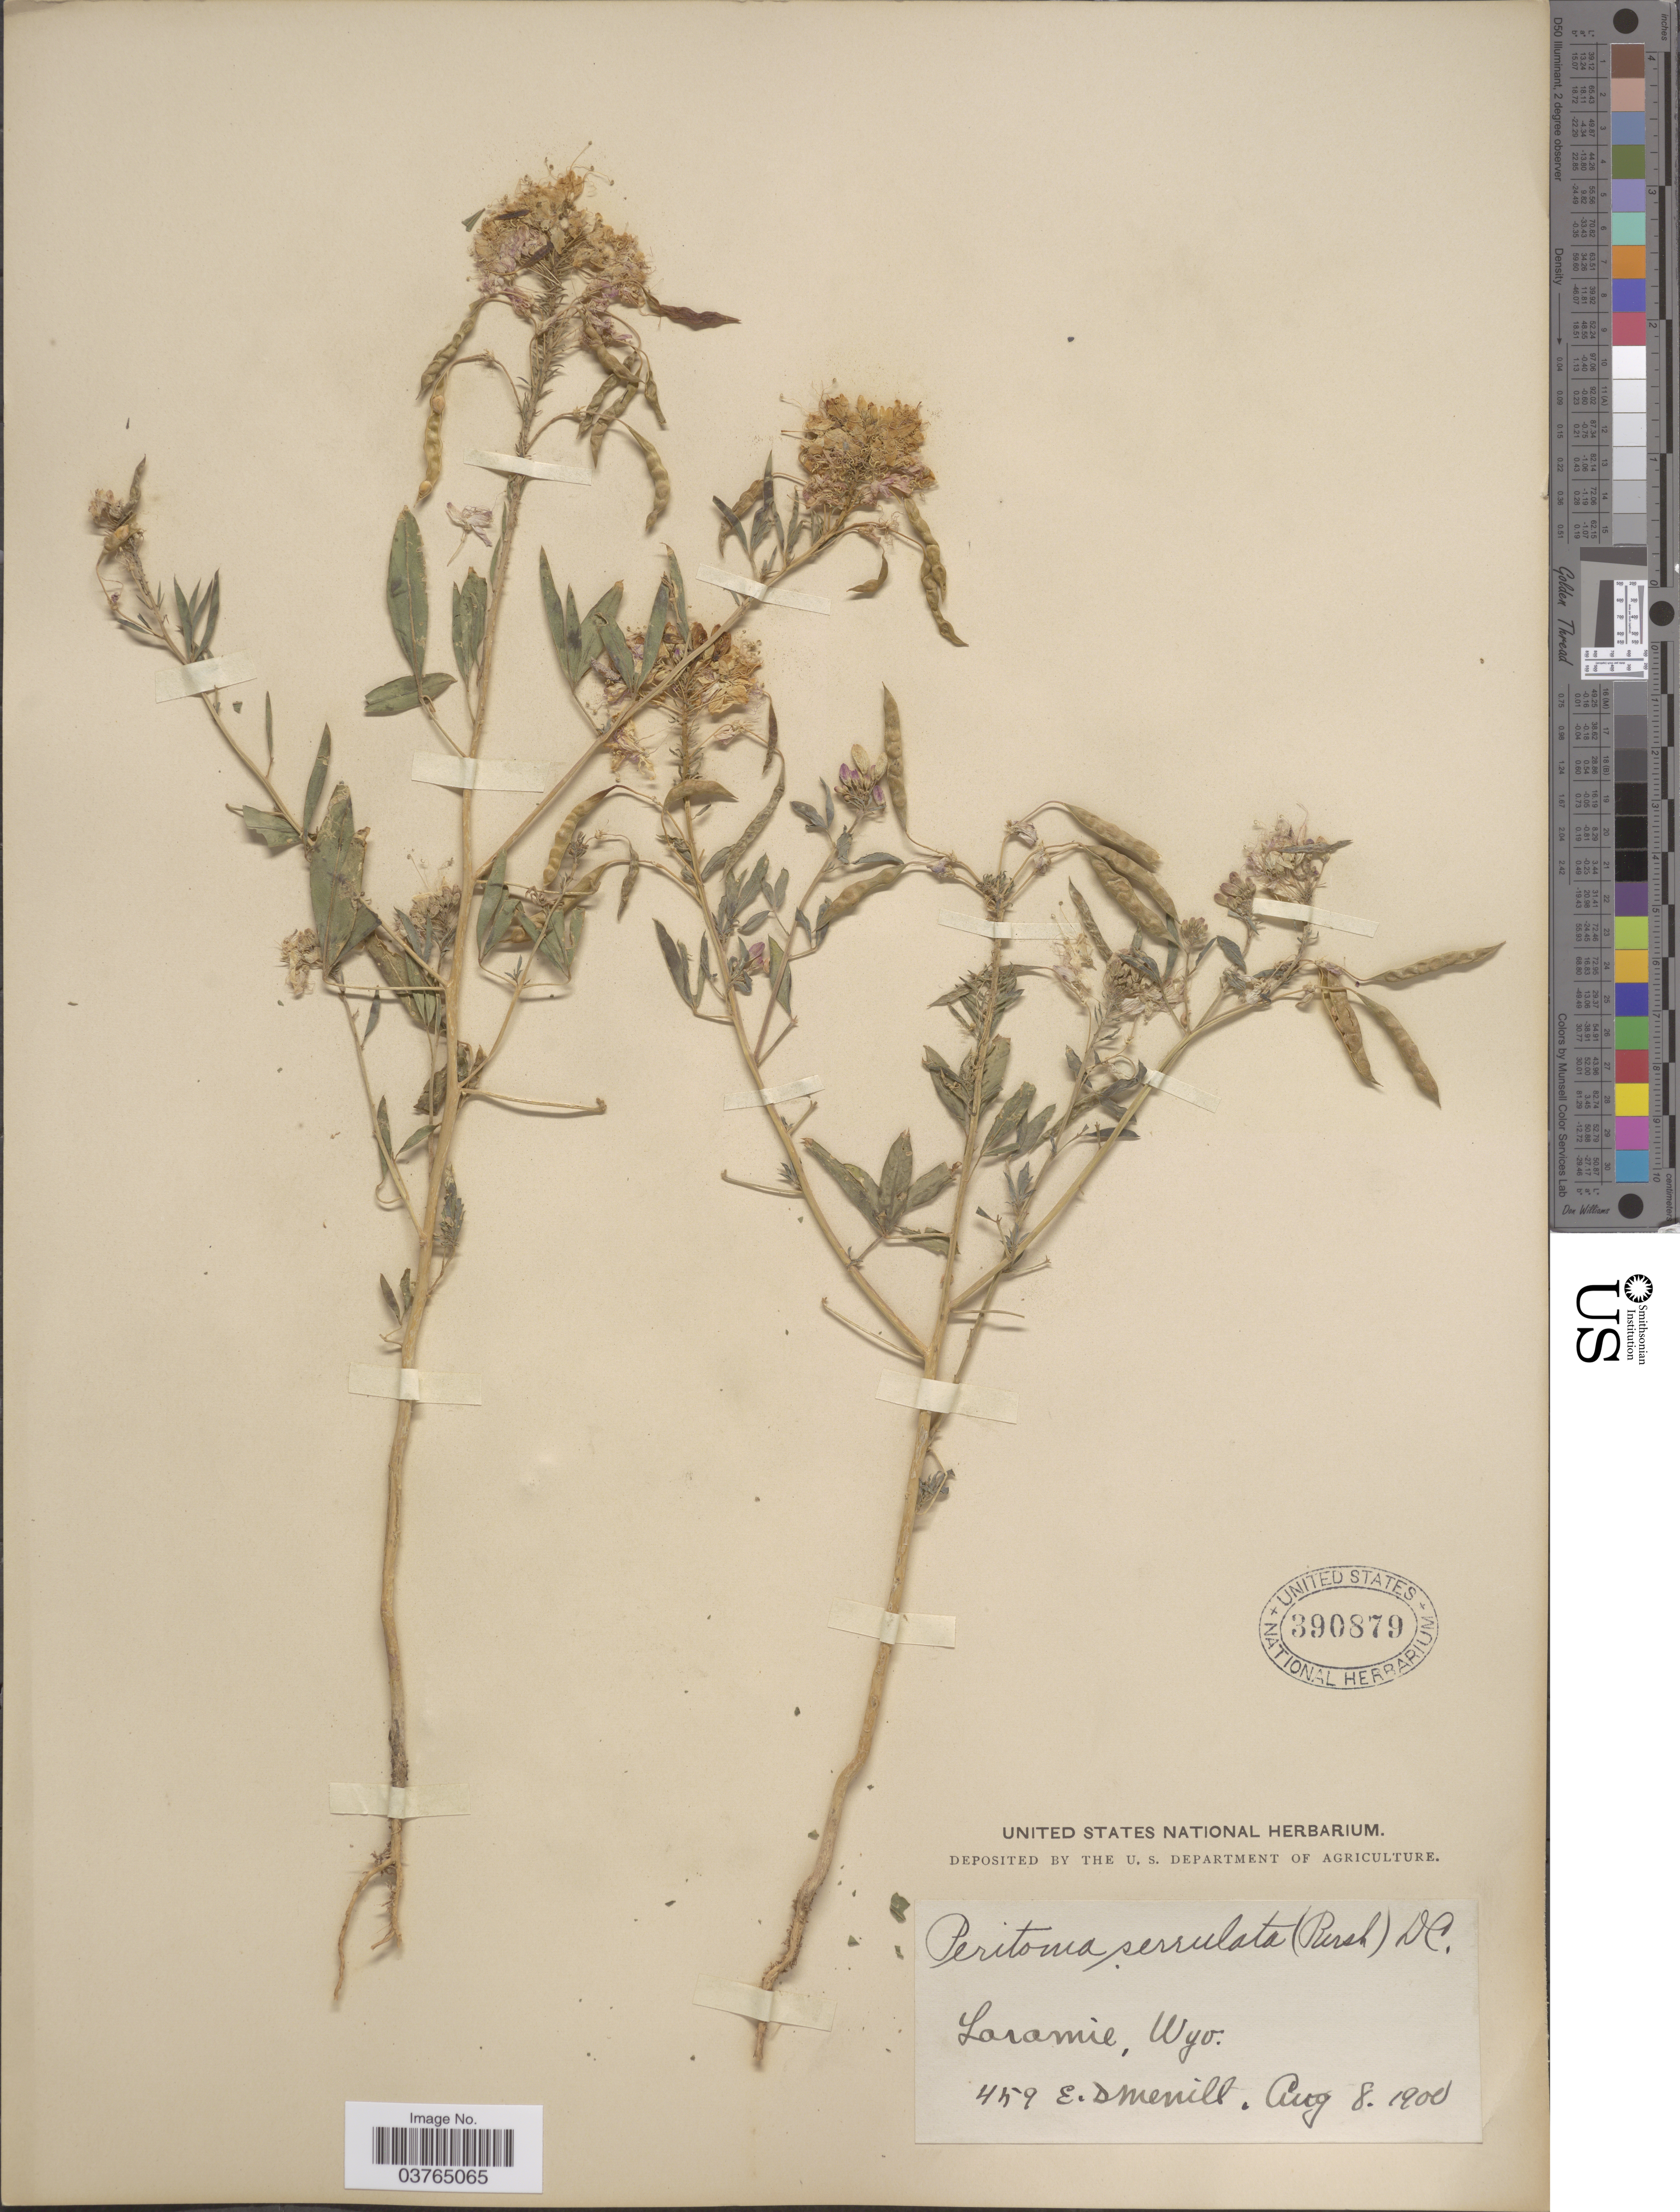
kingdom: Plantae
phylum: Tracheophyta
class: Magnoliopsida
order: Brassicales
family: Cleomaceae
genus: Cleomella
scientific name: Cleomella serrulata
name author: (Pursh) Roalson & J.C. Hall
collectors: E. D. Merrill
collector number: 459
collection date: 1900-08-08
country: United States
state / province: Wyoming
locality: Laramie.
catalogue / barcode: US 390879